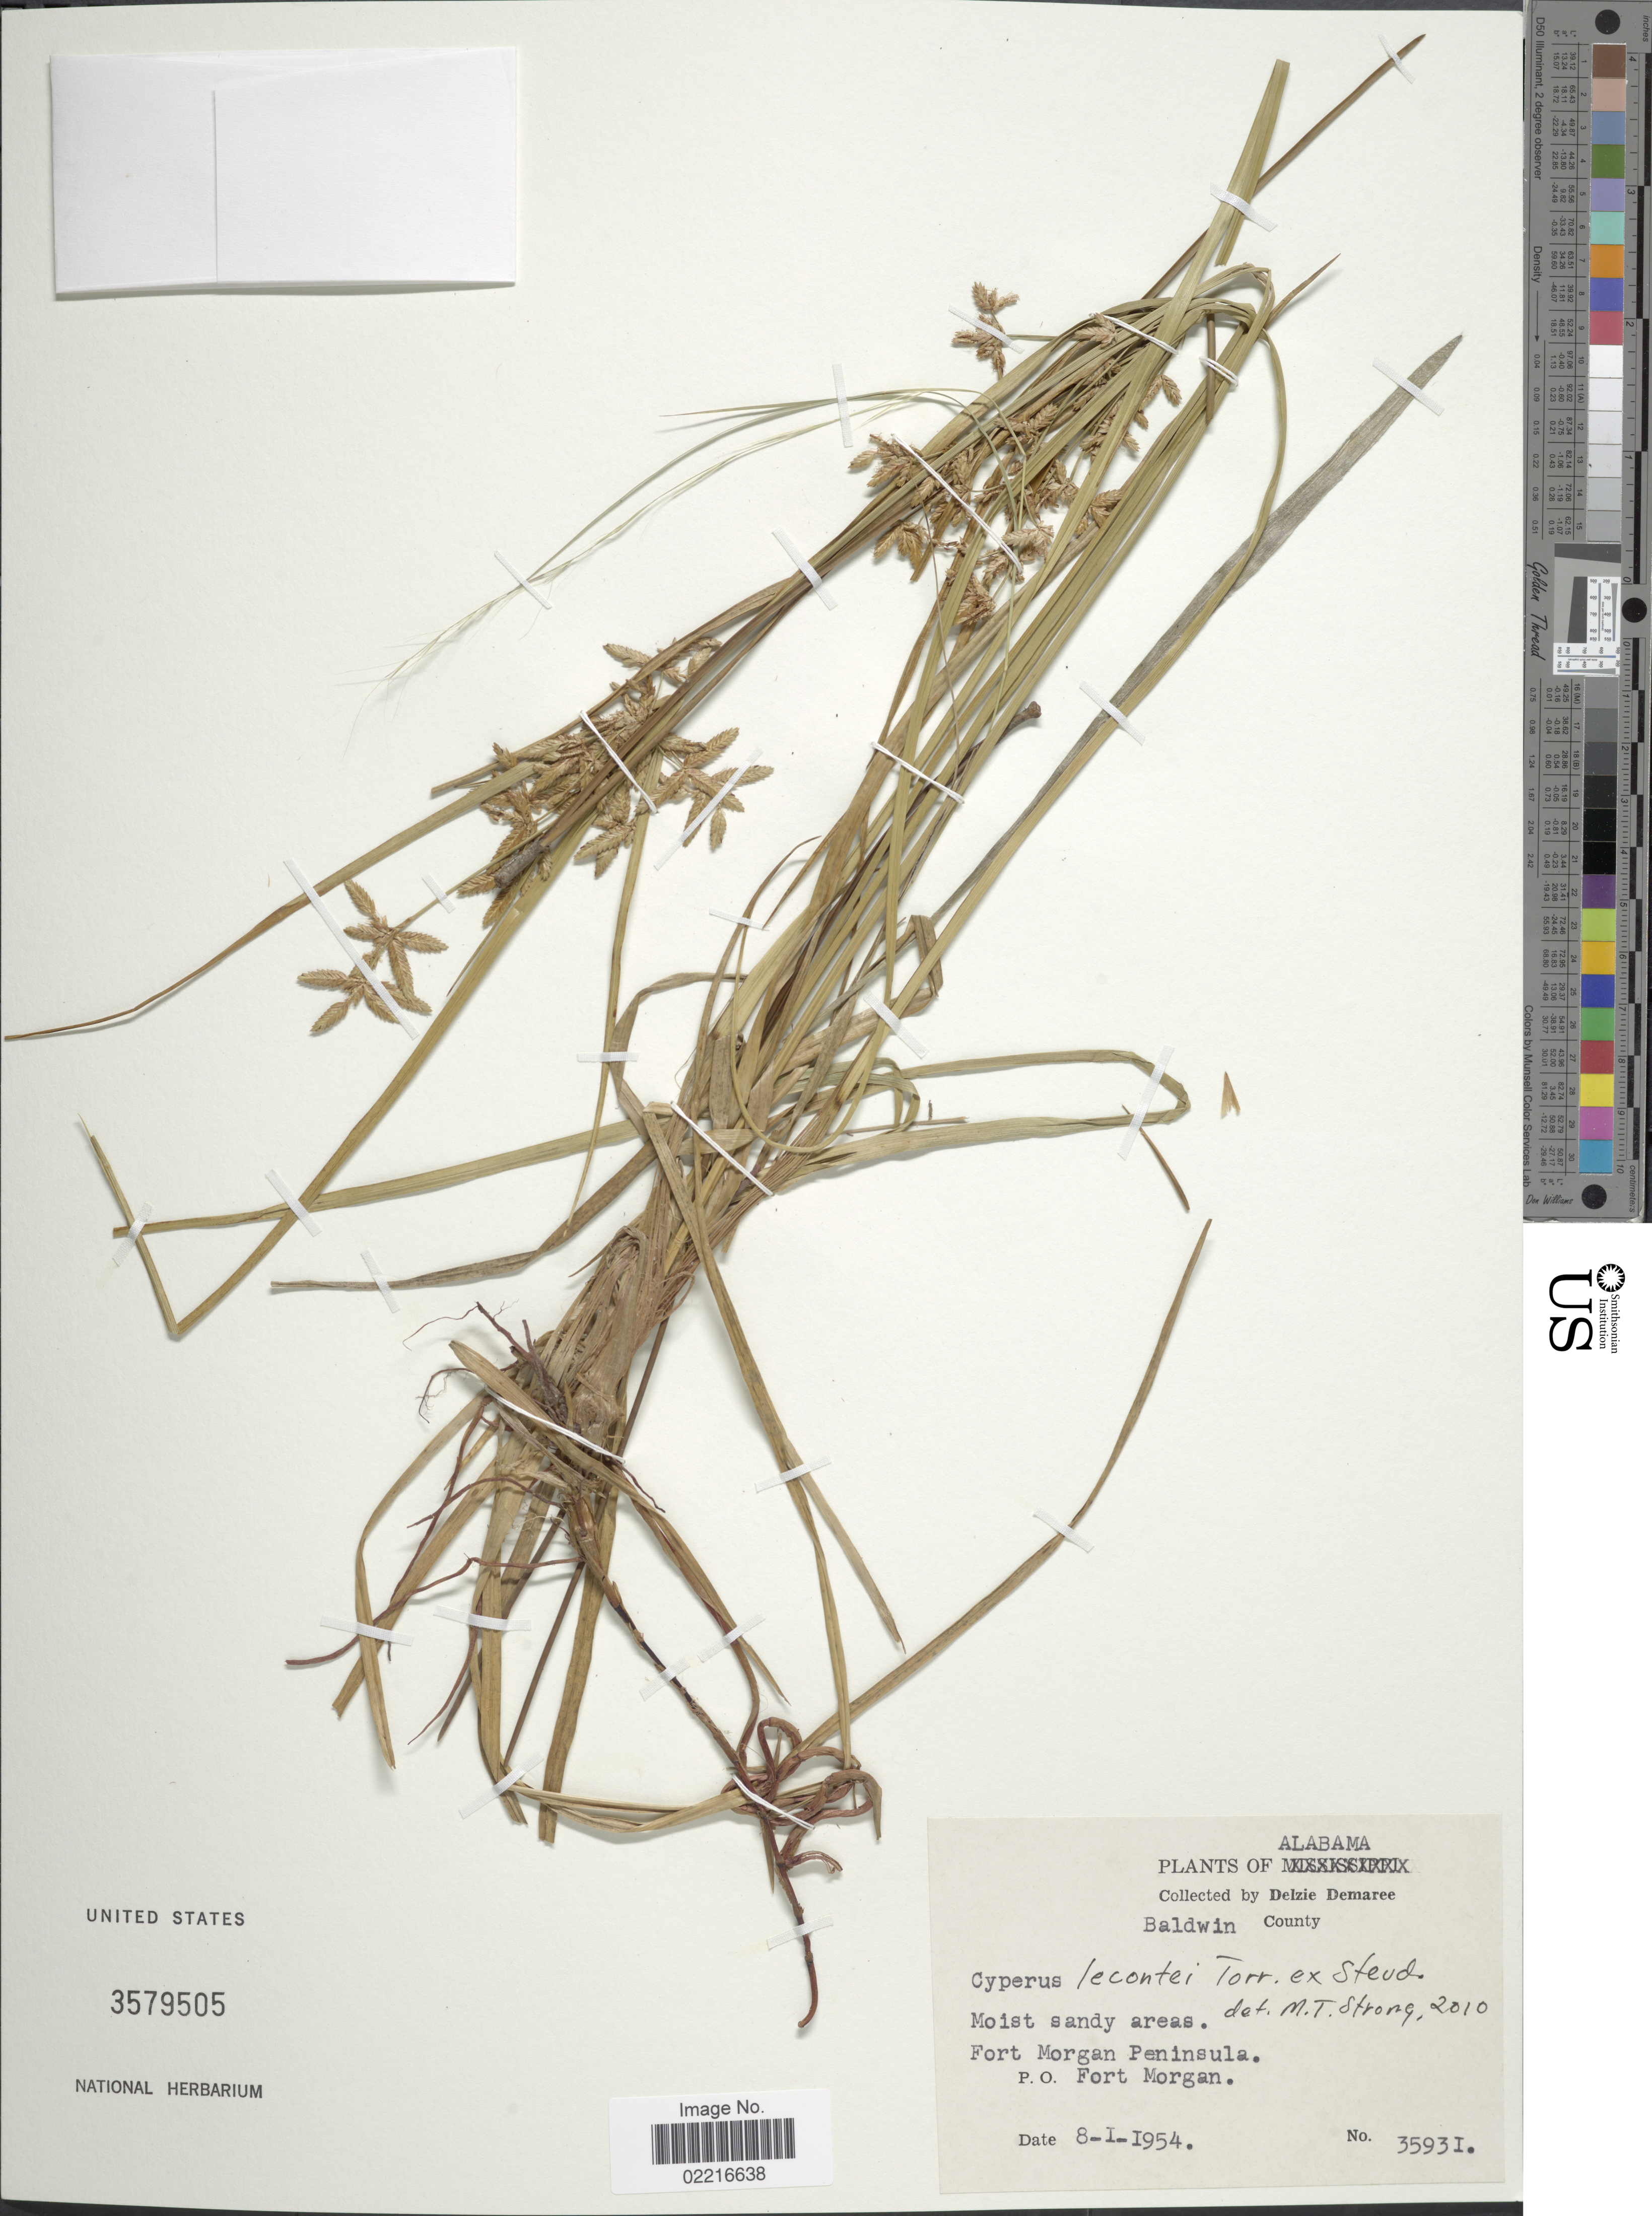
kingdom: Plantae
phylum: Tracheophyta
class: Liliopsida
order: Poales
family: Cyperaceae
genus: Cyperus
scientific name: Cyperus lecontei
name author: Torr. ex Steud.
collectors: D. Demaree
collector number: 35931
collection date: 1954-08-01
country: United States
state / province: Alabama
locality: Baldwin County, Fort Morgan Peninsula. P. O. Fort Morgan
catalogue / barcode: US 3579505